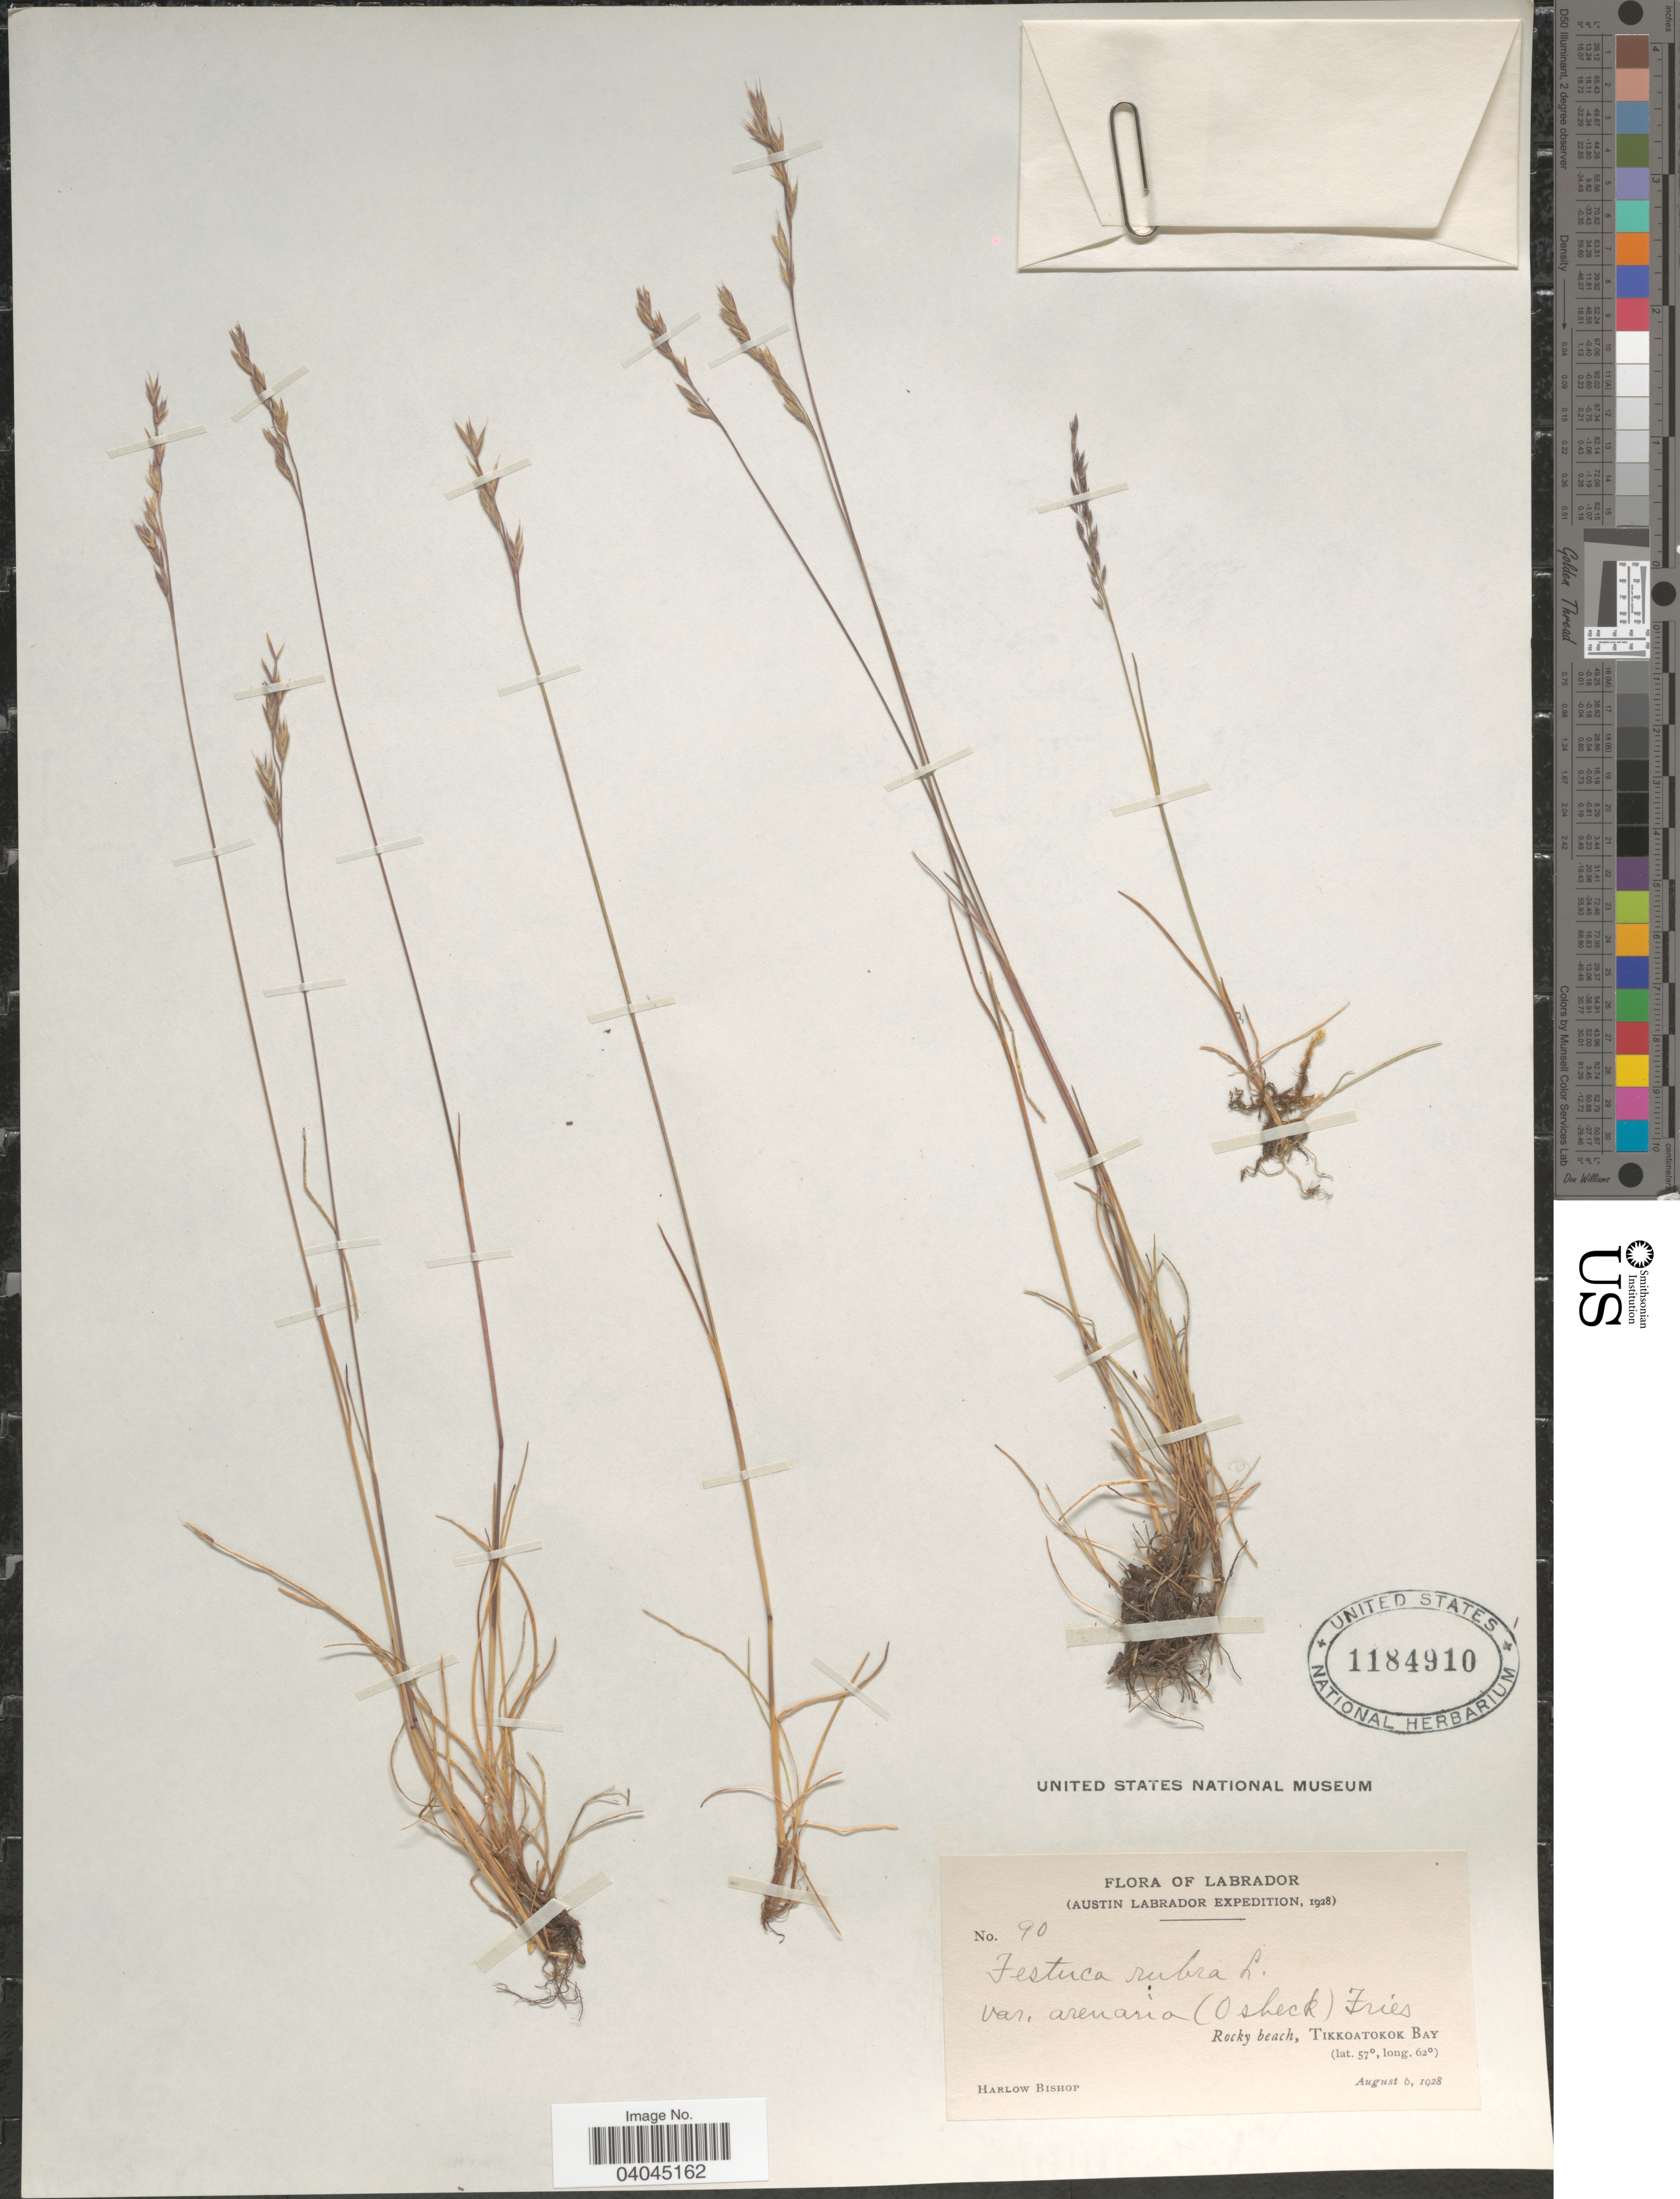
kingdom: Plantae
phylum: Tracheophyta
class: Liliopsida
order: Poales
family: Poaceae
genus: Festuca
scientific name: Festuca rubra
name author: L.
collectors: H. Bishop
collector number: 90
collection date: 1928-08-06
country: Canada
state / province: Newfoundland and Labrador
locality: Labrador. Tikkoatokok Bay.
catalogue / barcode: US 1184910